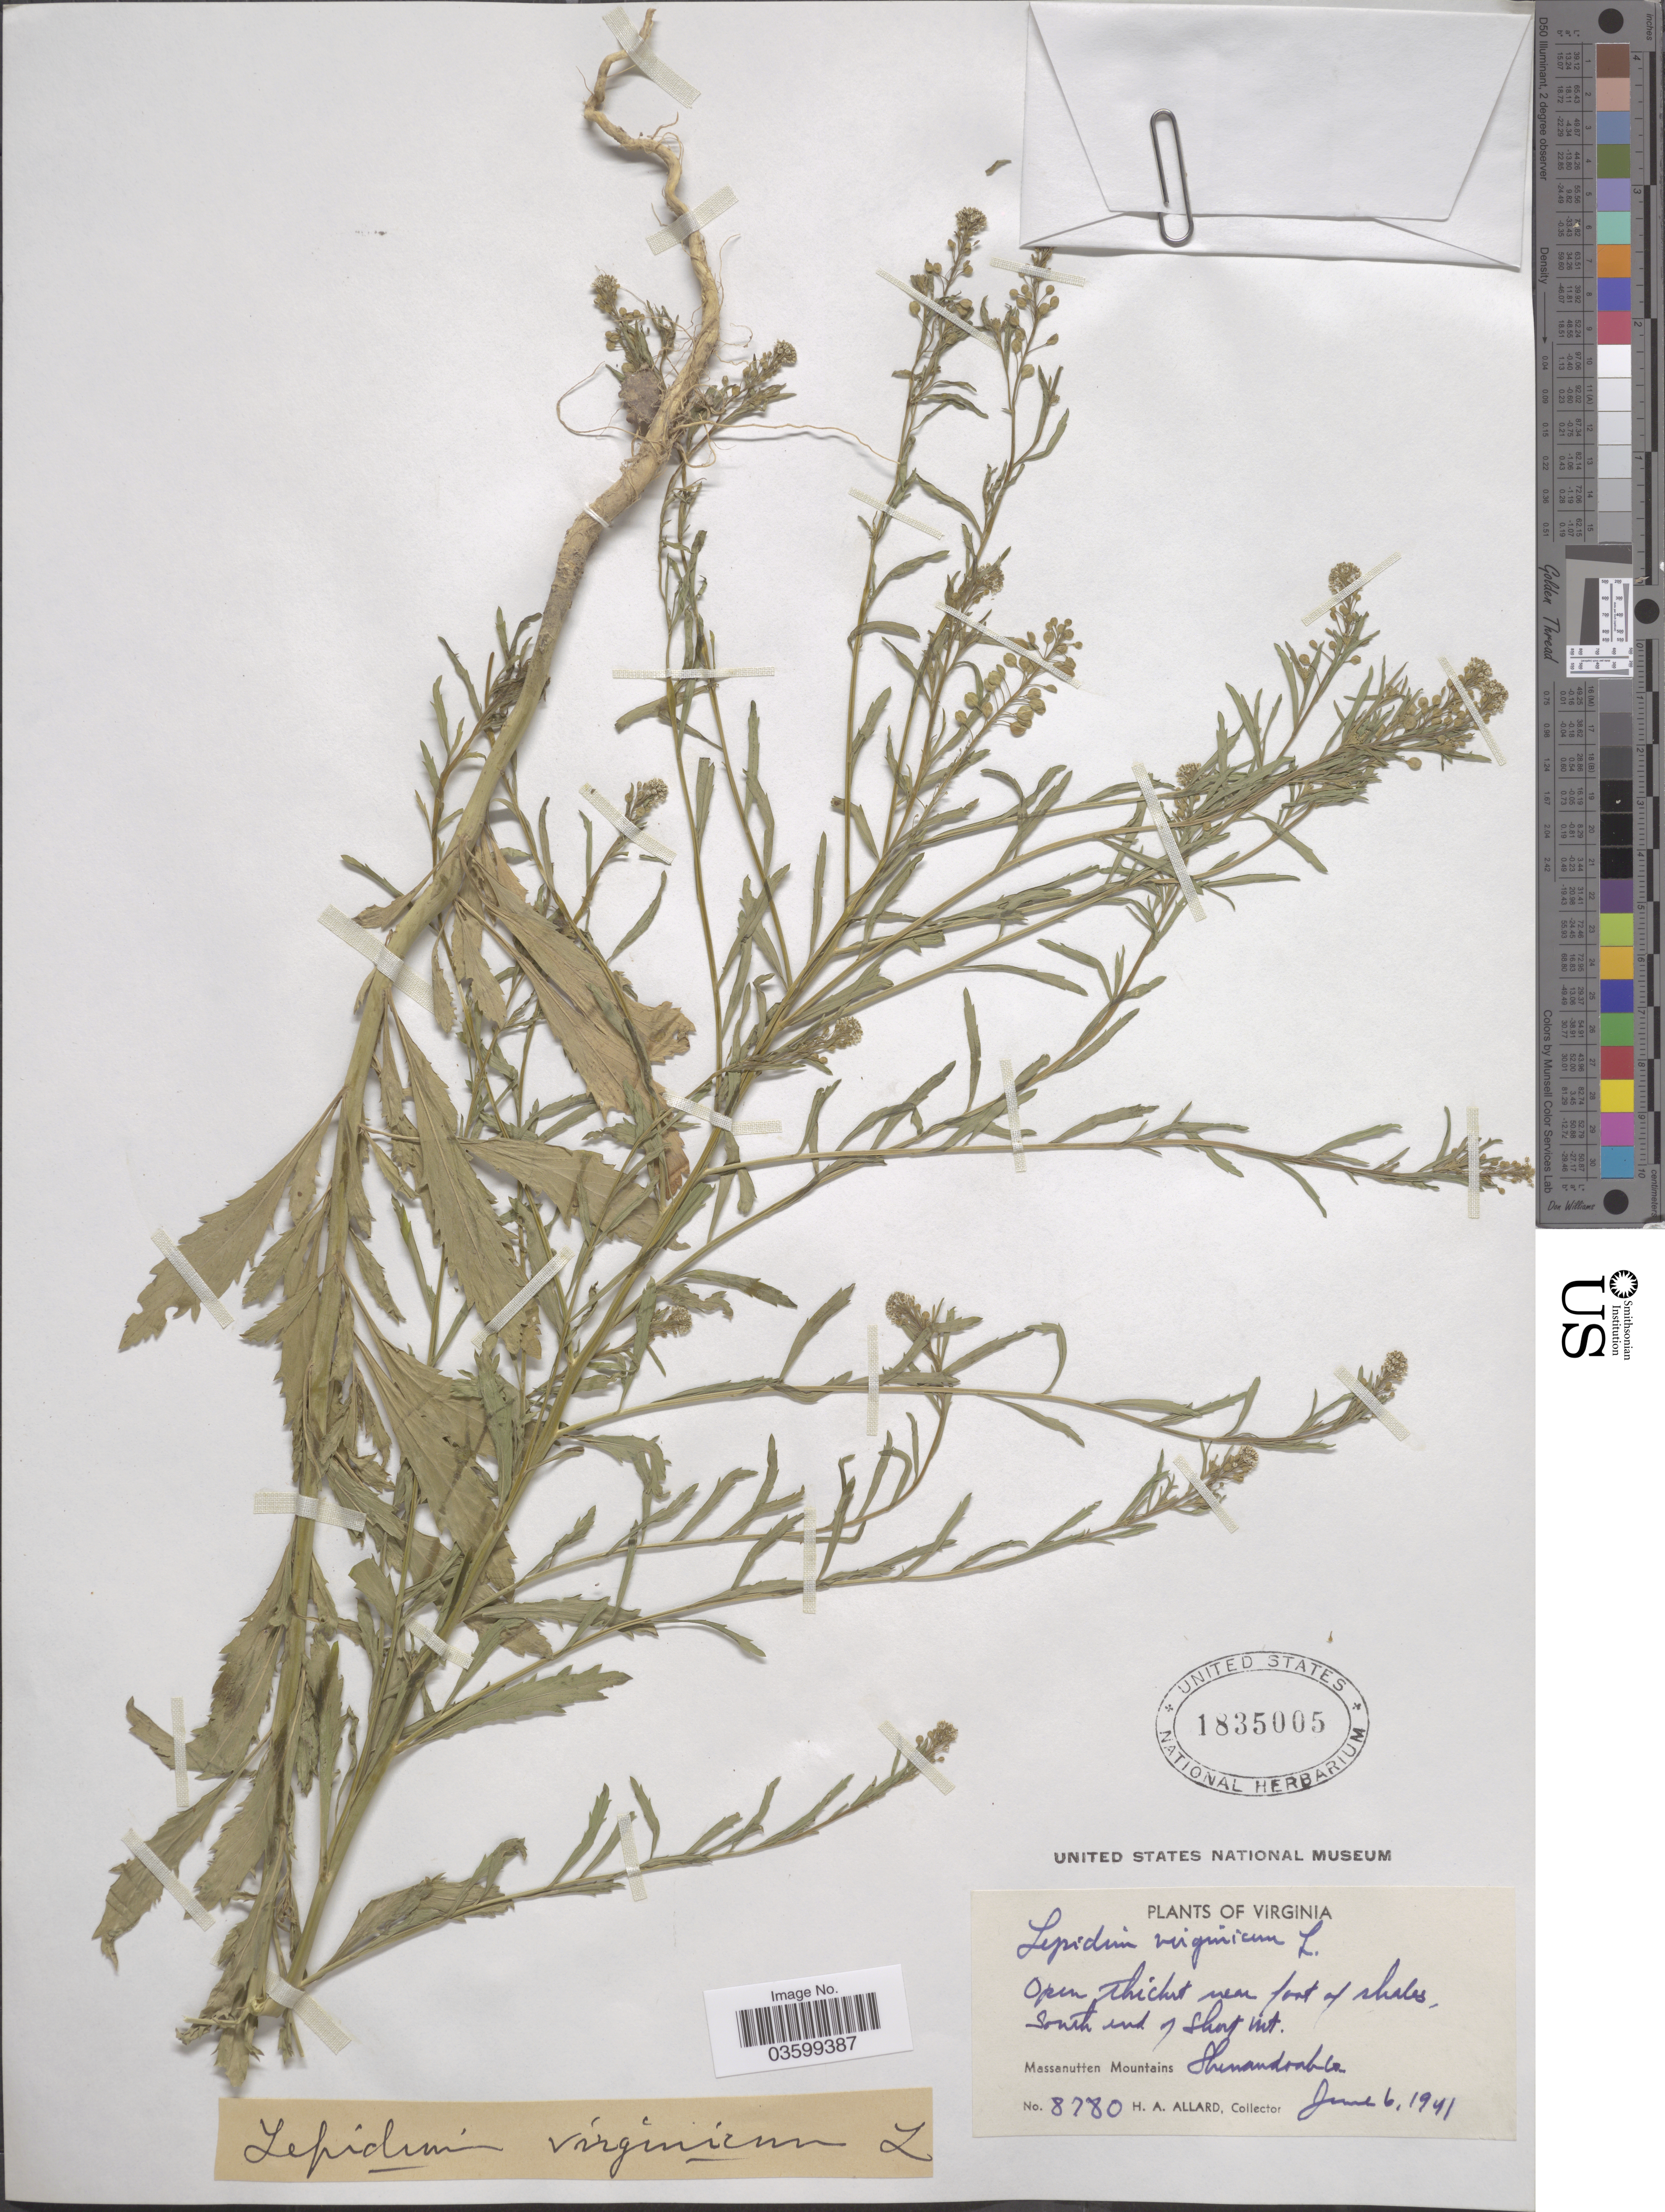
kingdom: Plantae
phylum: Tracheophyta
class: Magnoliopsida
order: Brassicales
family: Brassicaceae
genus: Lepidium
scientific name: Lepidium virginicum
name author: L.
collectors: H. A. Allard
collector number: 8780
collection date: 1941-06-06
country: United States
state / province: Virginia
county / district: Shenandoah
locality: South end of Short Mt. Massanutten Mountains. Shenandoah Co.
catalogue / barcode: US 1835005